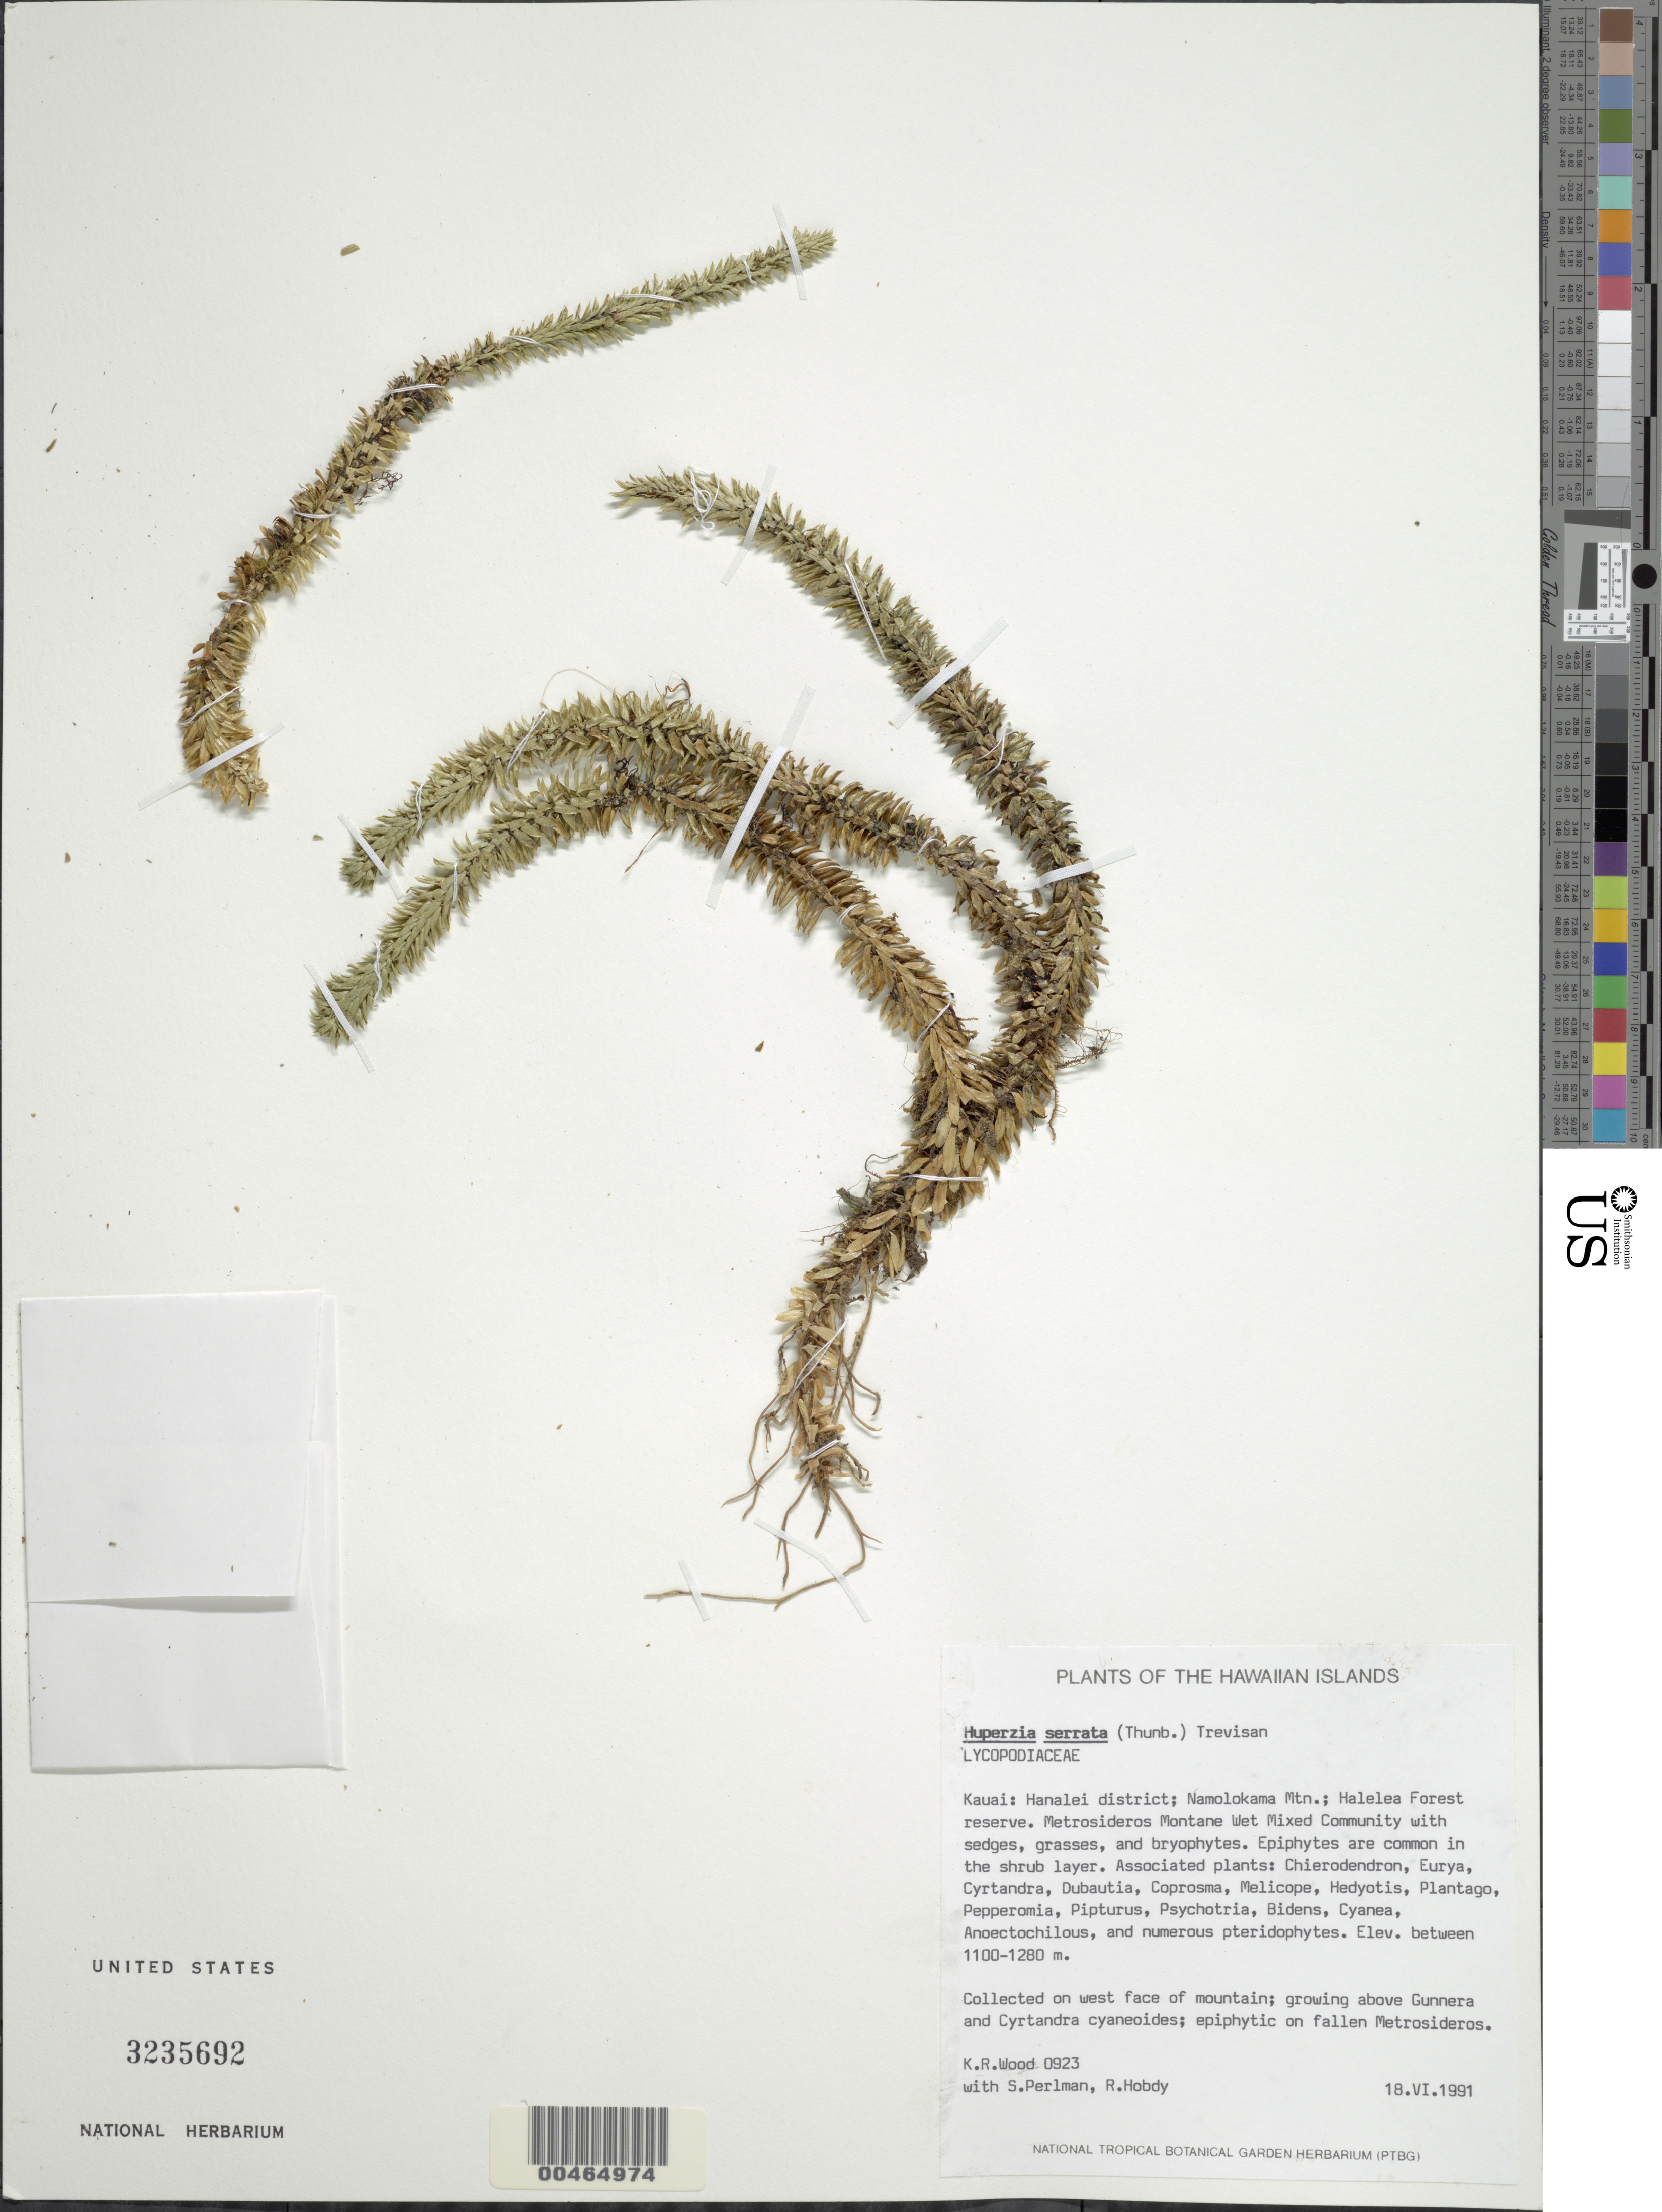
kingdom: Plantae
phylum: Tracheophyta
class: Lycopodiopsida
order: Lycopodiales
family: Lycopodiaceae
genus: Huperzia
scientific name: Huperzia serrata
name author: (Thunb.) Trevis.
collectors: K. R. Wood, S. P. Perlman & R. Hobdy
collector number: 0923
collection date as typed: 18 Jun 1991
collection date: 1991-06-18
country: United States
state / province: Hawaii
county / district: Kauai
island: Kaua'i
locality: Hanalei District, Namolokama Mountain, Halelea Forest Reserve, Kauai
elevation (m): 1100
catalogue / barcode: US 3235692